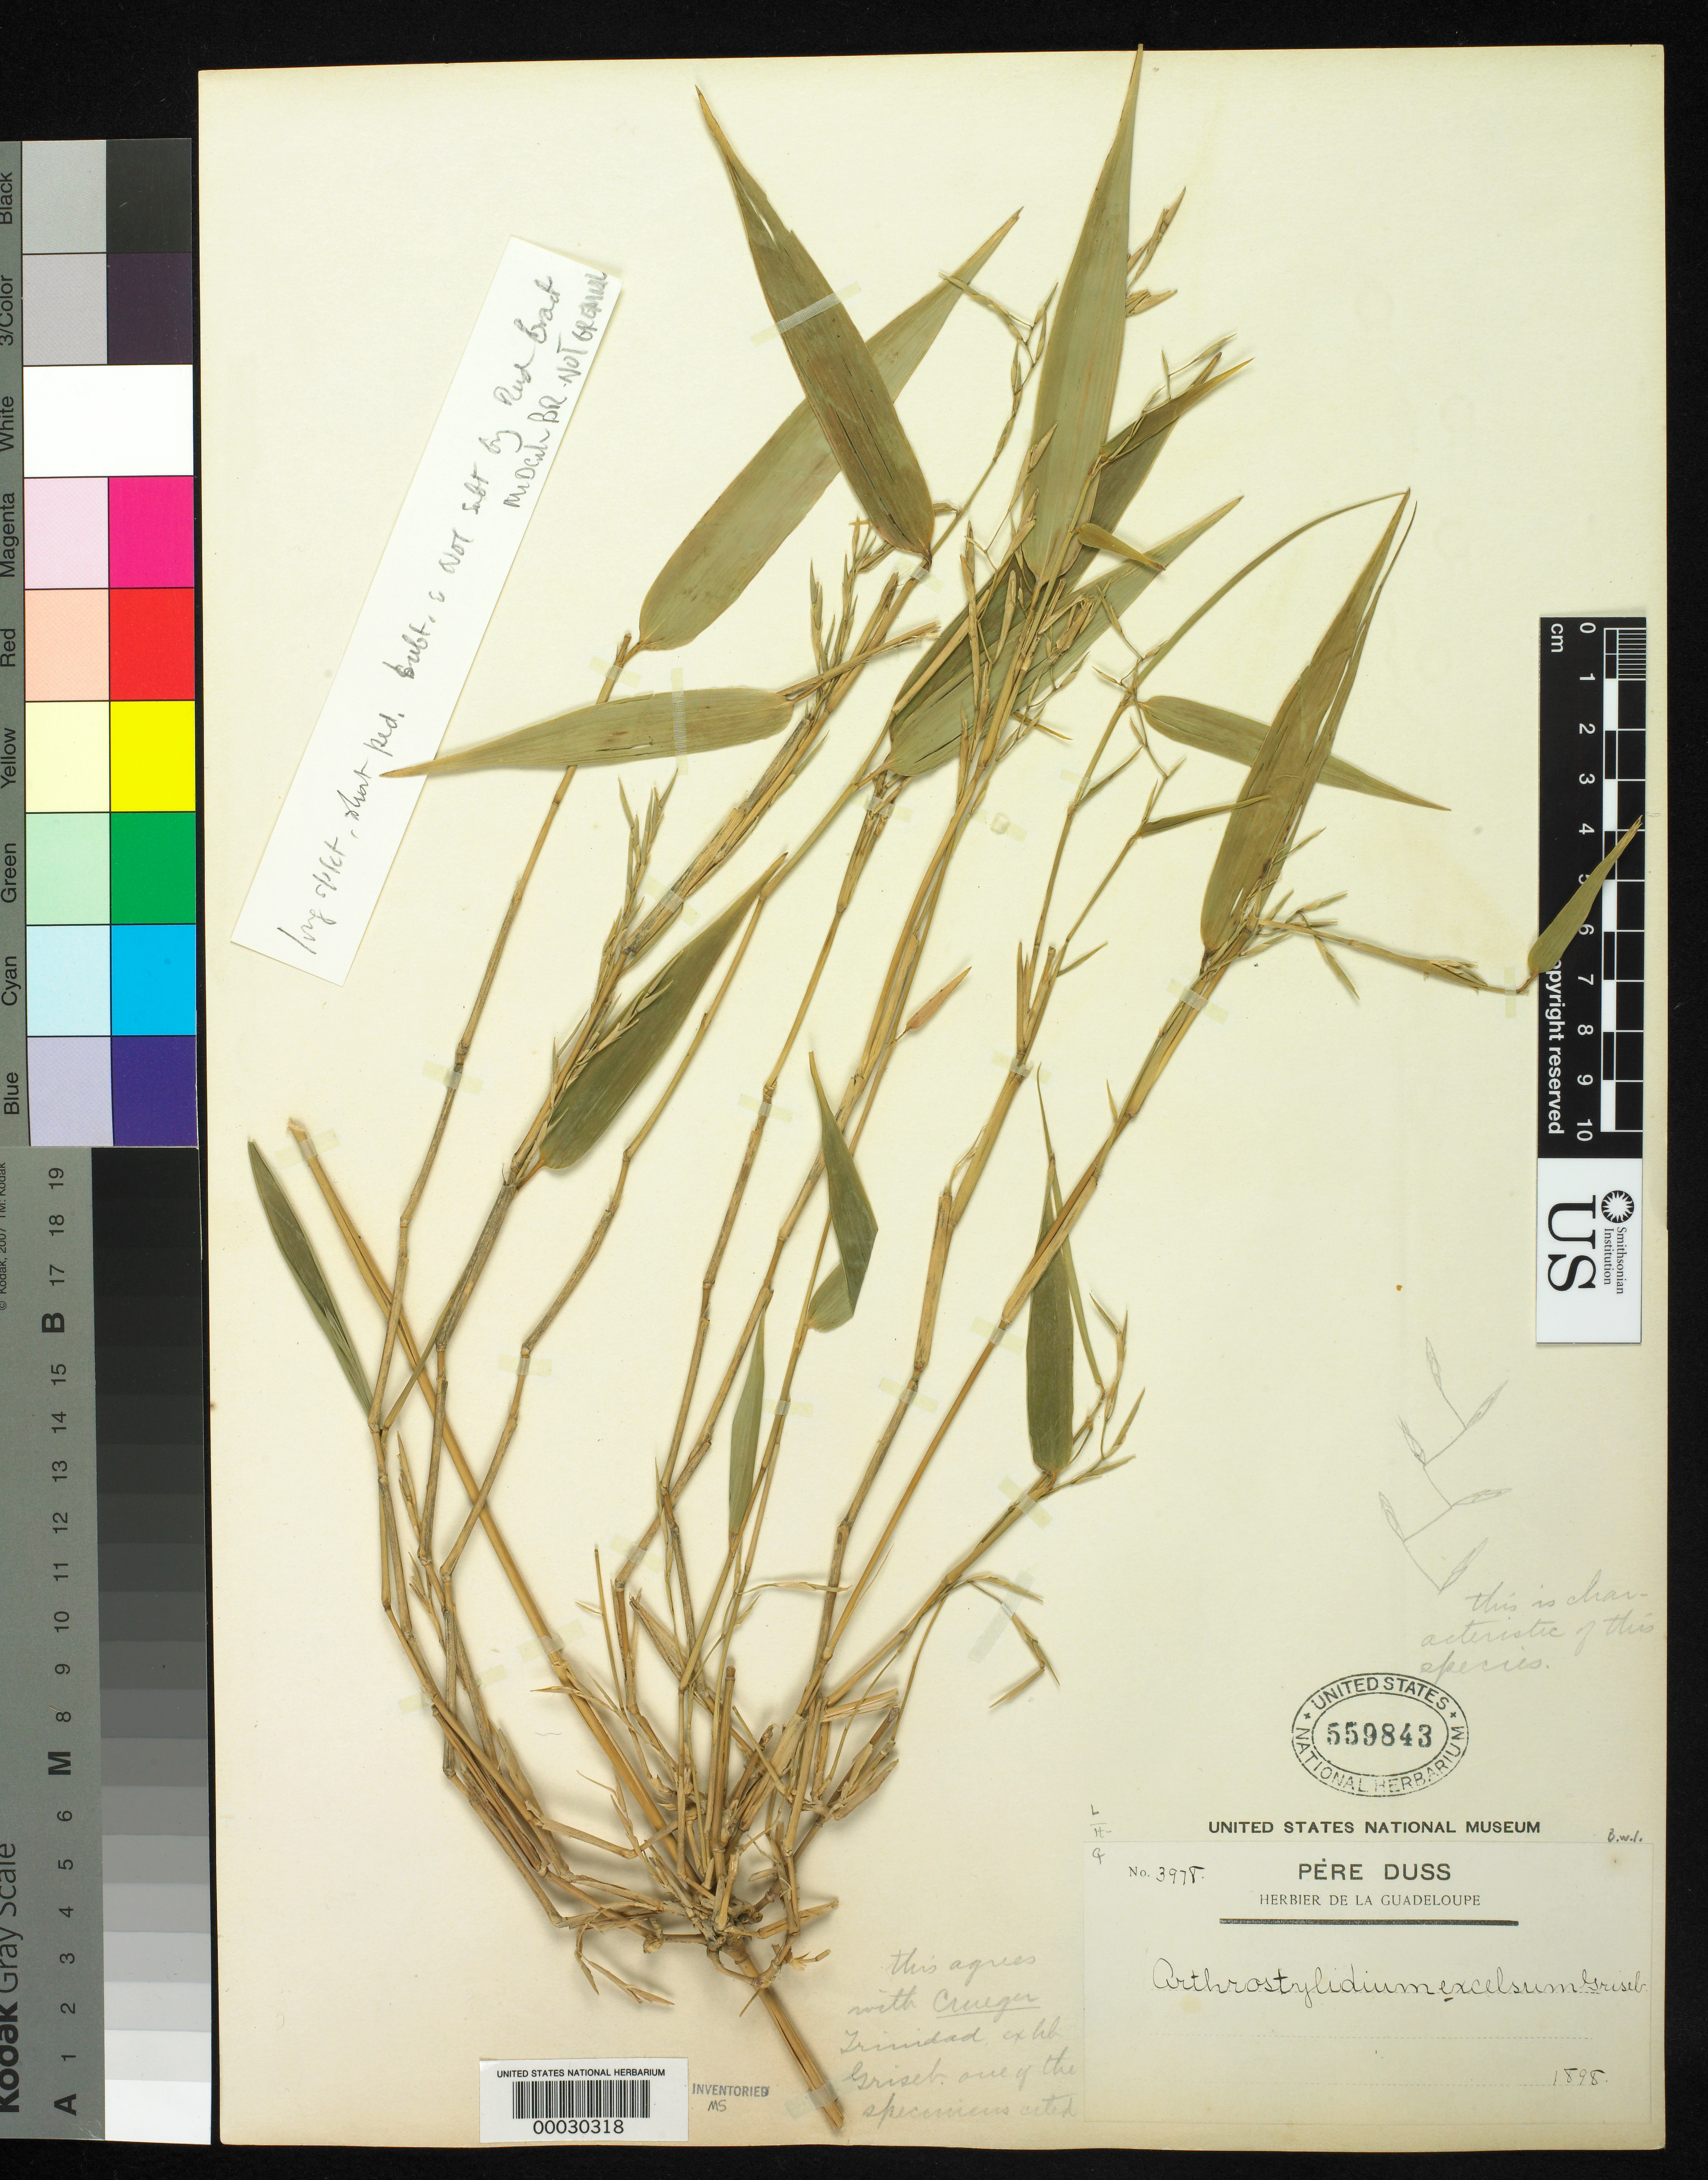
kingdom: Plantae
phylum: Tracheophyta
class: Liliopsida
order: Poales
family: Poaceae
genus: Arthrostylidium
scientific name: Arthrostylidium venezuelae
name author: (Steud.) McClure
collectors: Père Duss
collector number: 3978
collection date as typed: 1898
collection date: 1898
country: Guadeloupe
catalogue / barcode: US 559843